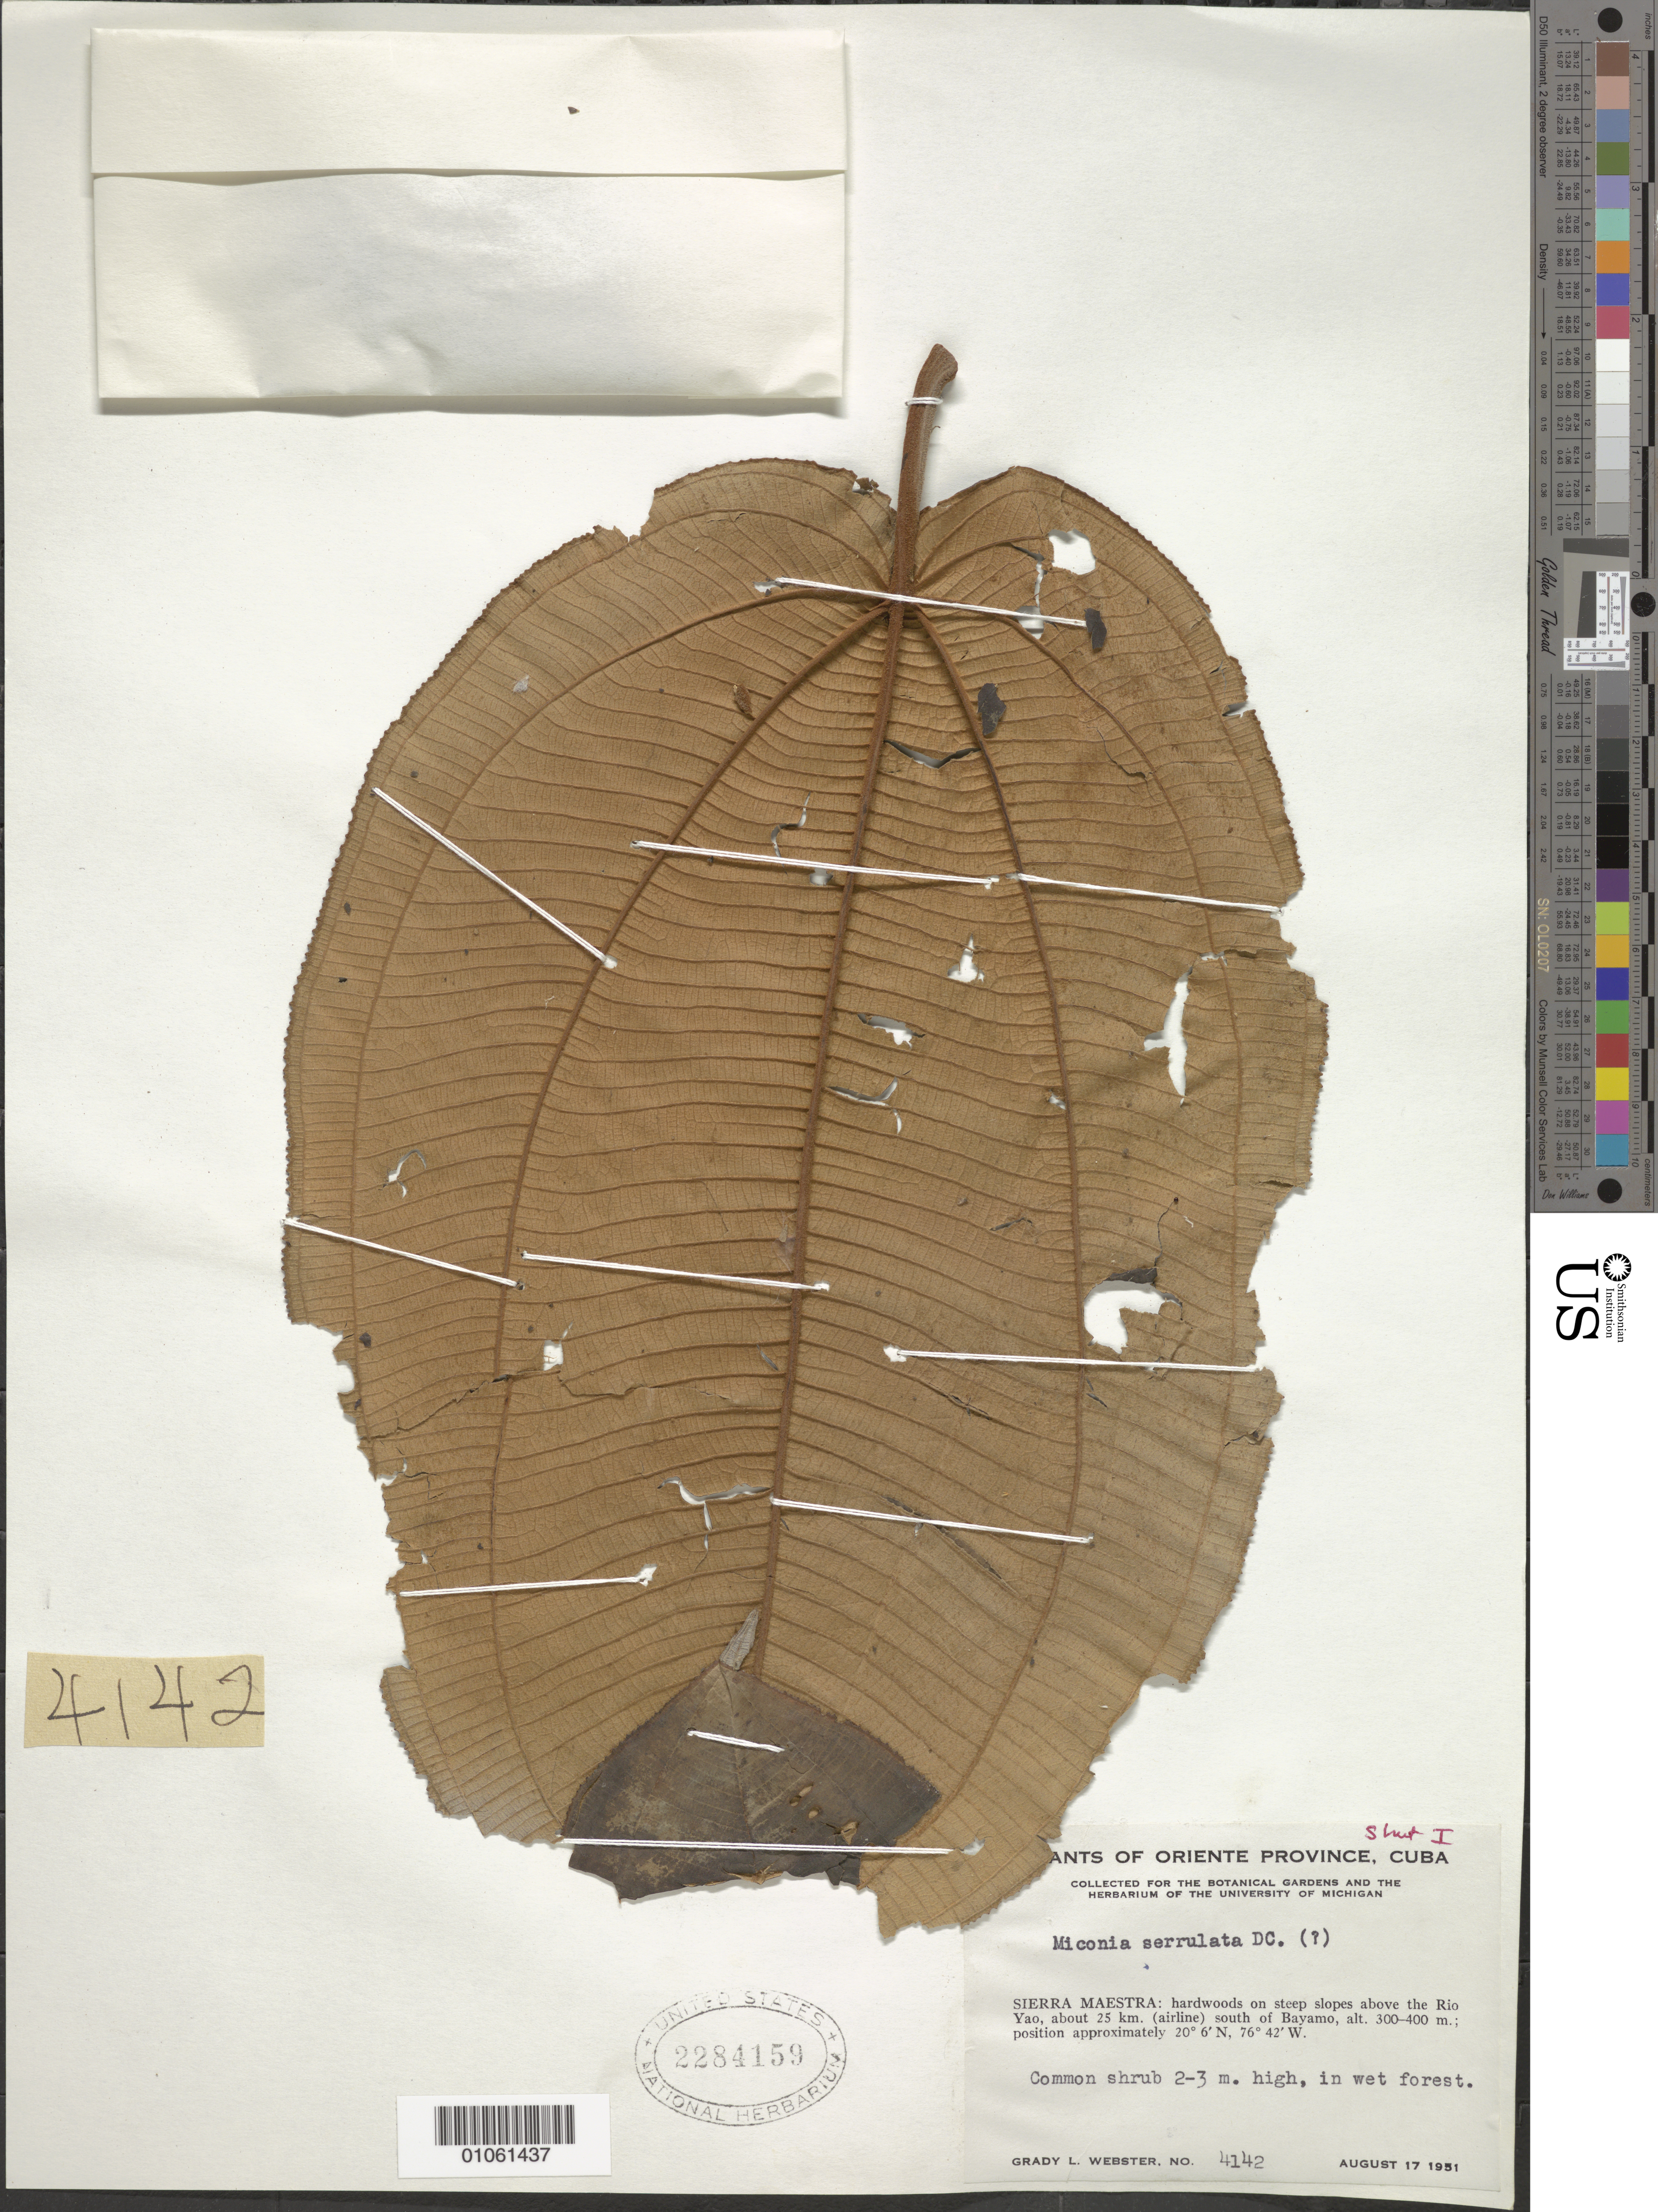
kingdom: Plantae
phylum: Tracheophyta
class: Magnoliopsida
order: Myrtales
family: Melastomataceae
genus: Miconia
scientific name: Miconia serrulata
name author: (DC.) Naudin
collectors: G. L. Webster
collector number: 4142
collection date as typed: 17 Aug 1951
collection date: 1951-08-17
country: Cuba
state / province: Oriente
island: Cuba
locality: Sierra Maestra, above Río Yao, about 25 km (airline) S of Bayamo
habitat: Hardwoods on steep slopes above river; in wet forest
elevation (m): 300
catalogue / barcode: US 2284159